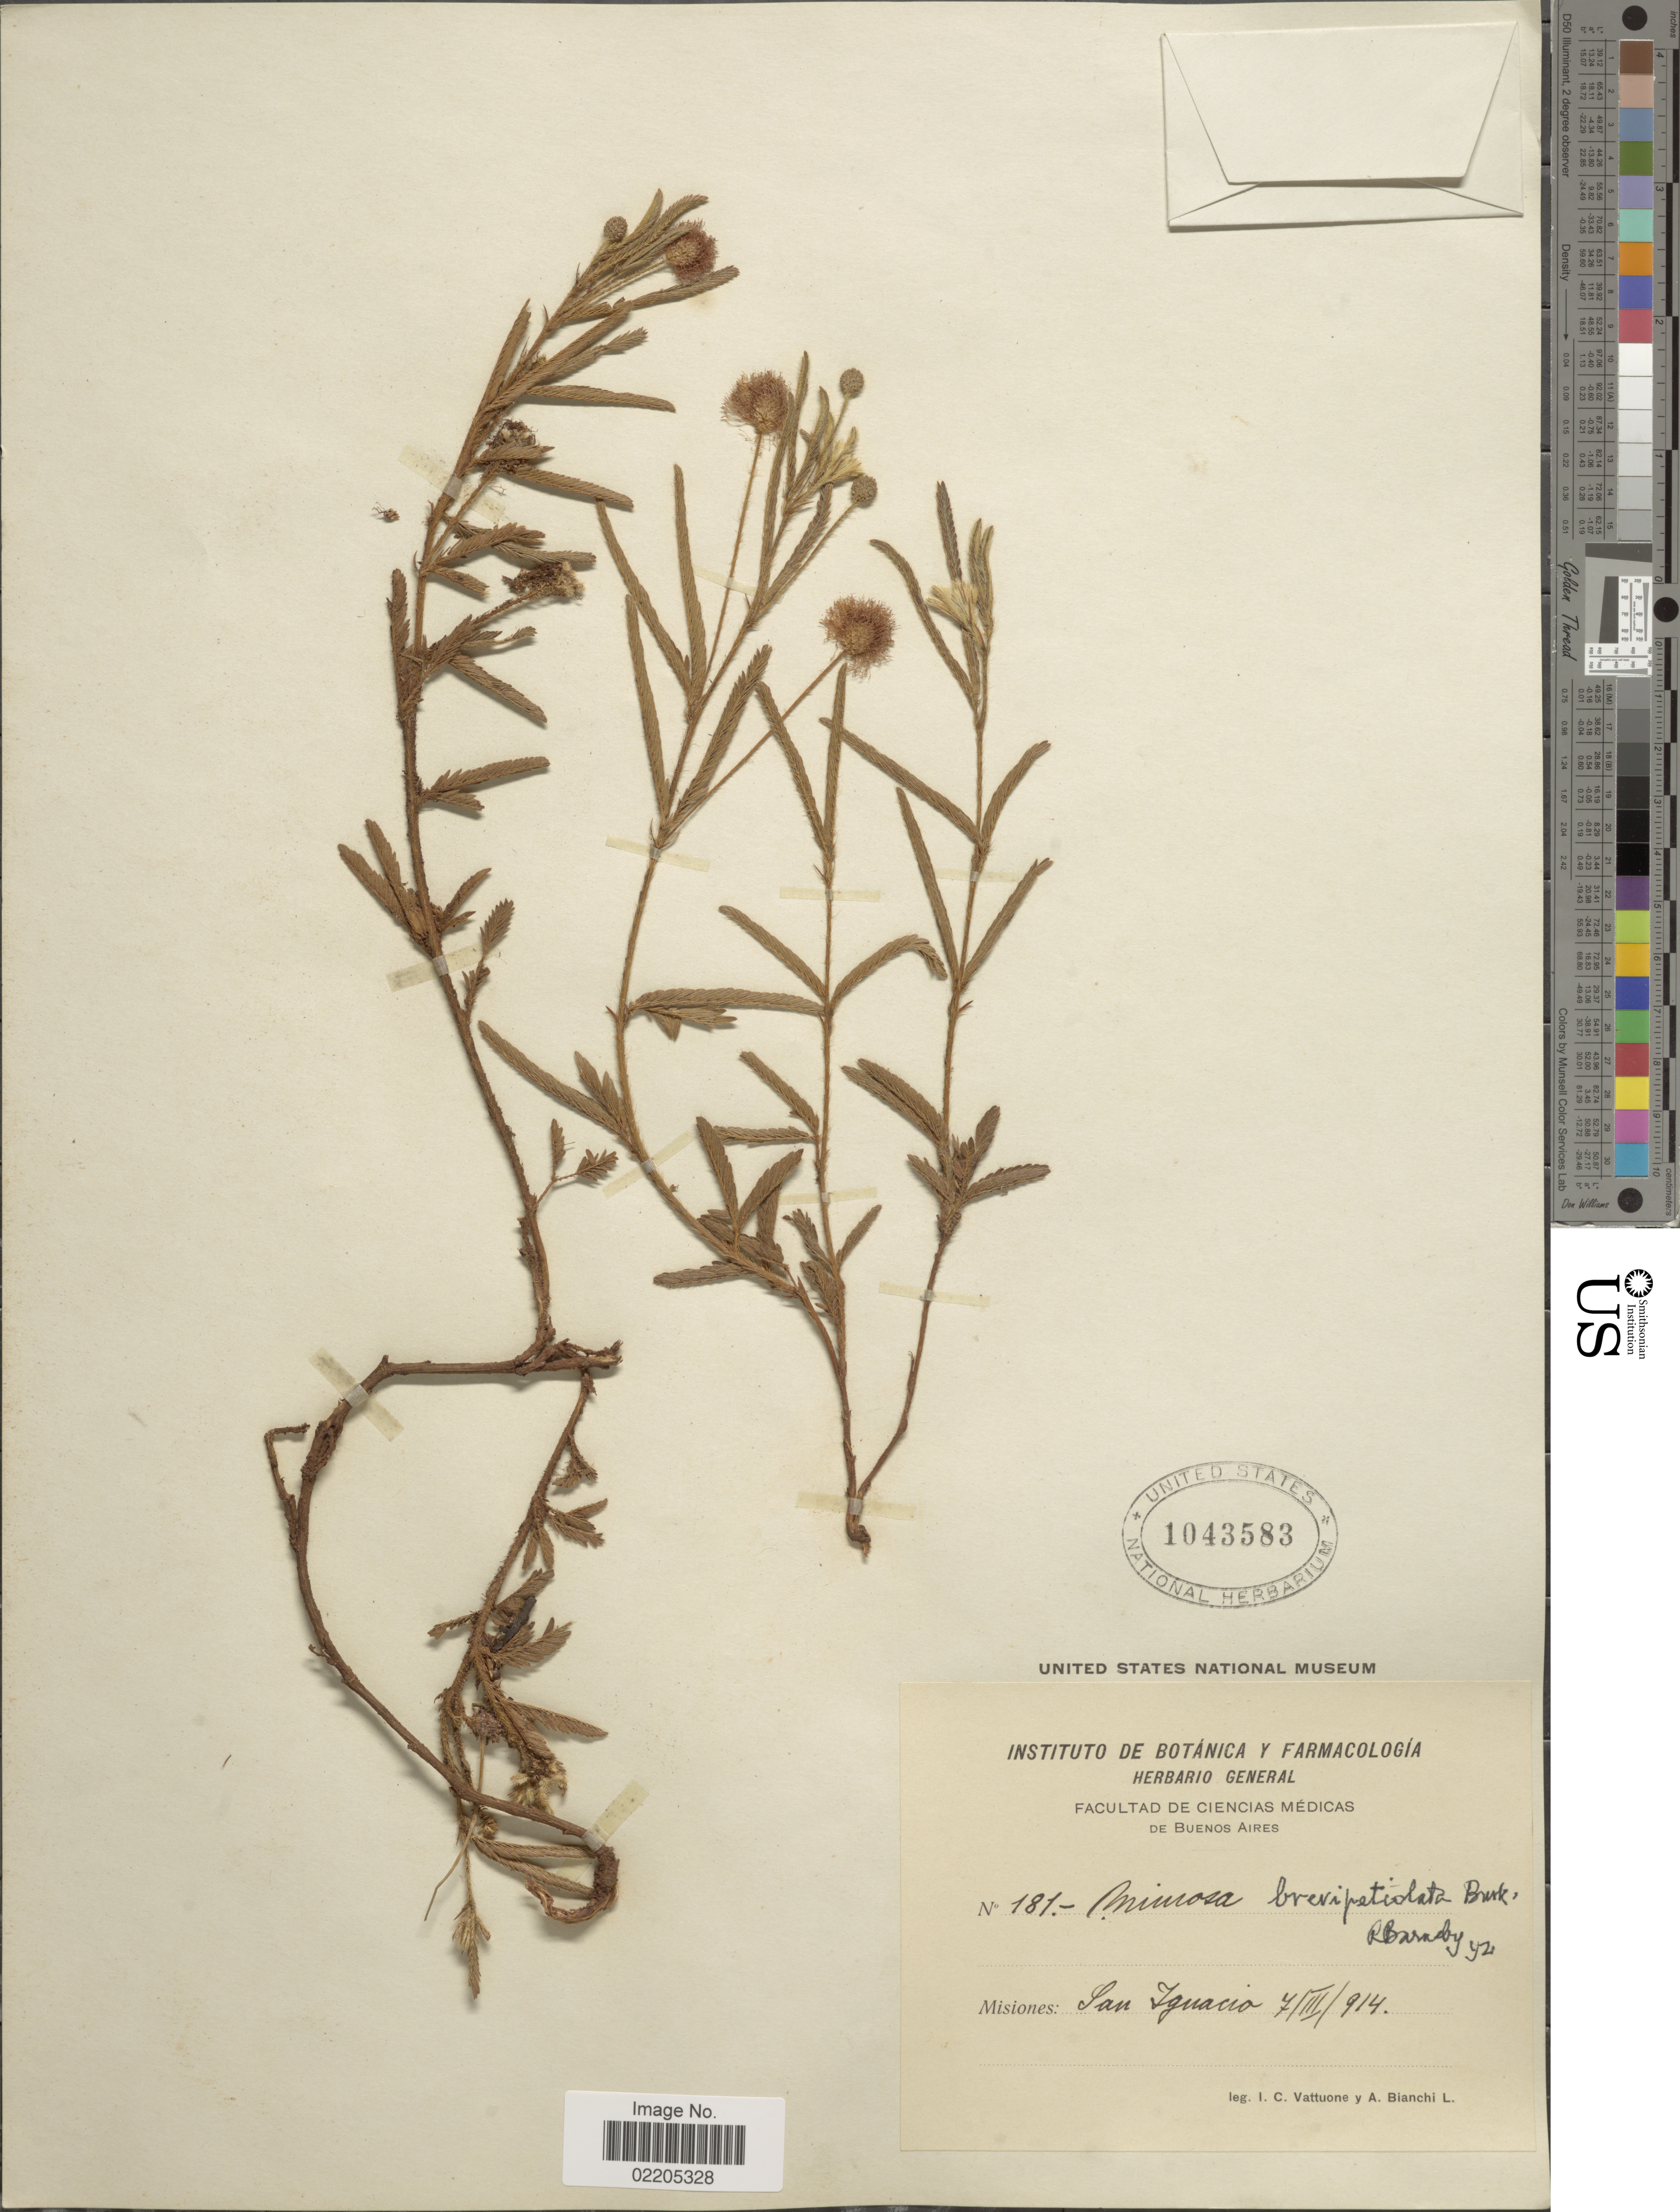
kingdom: Plantae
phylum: Tracheophyta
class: Magnoliopsida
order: Fabales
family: Fabaceae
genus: Mimosa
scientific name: Mimosa brevipetiolata var. brevipetiolata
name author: Burkart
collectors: I. Vattuone & A. Bianchi L.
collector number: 181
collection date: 1914-03-07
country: Argentina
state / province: Misiones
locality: San Ignacio.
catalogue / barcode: US 1043583